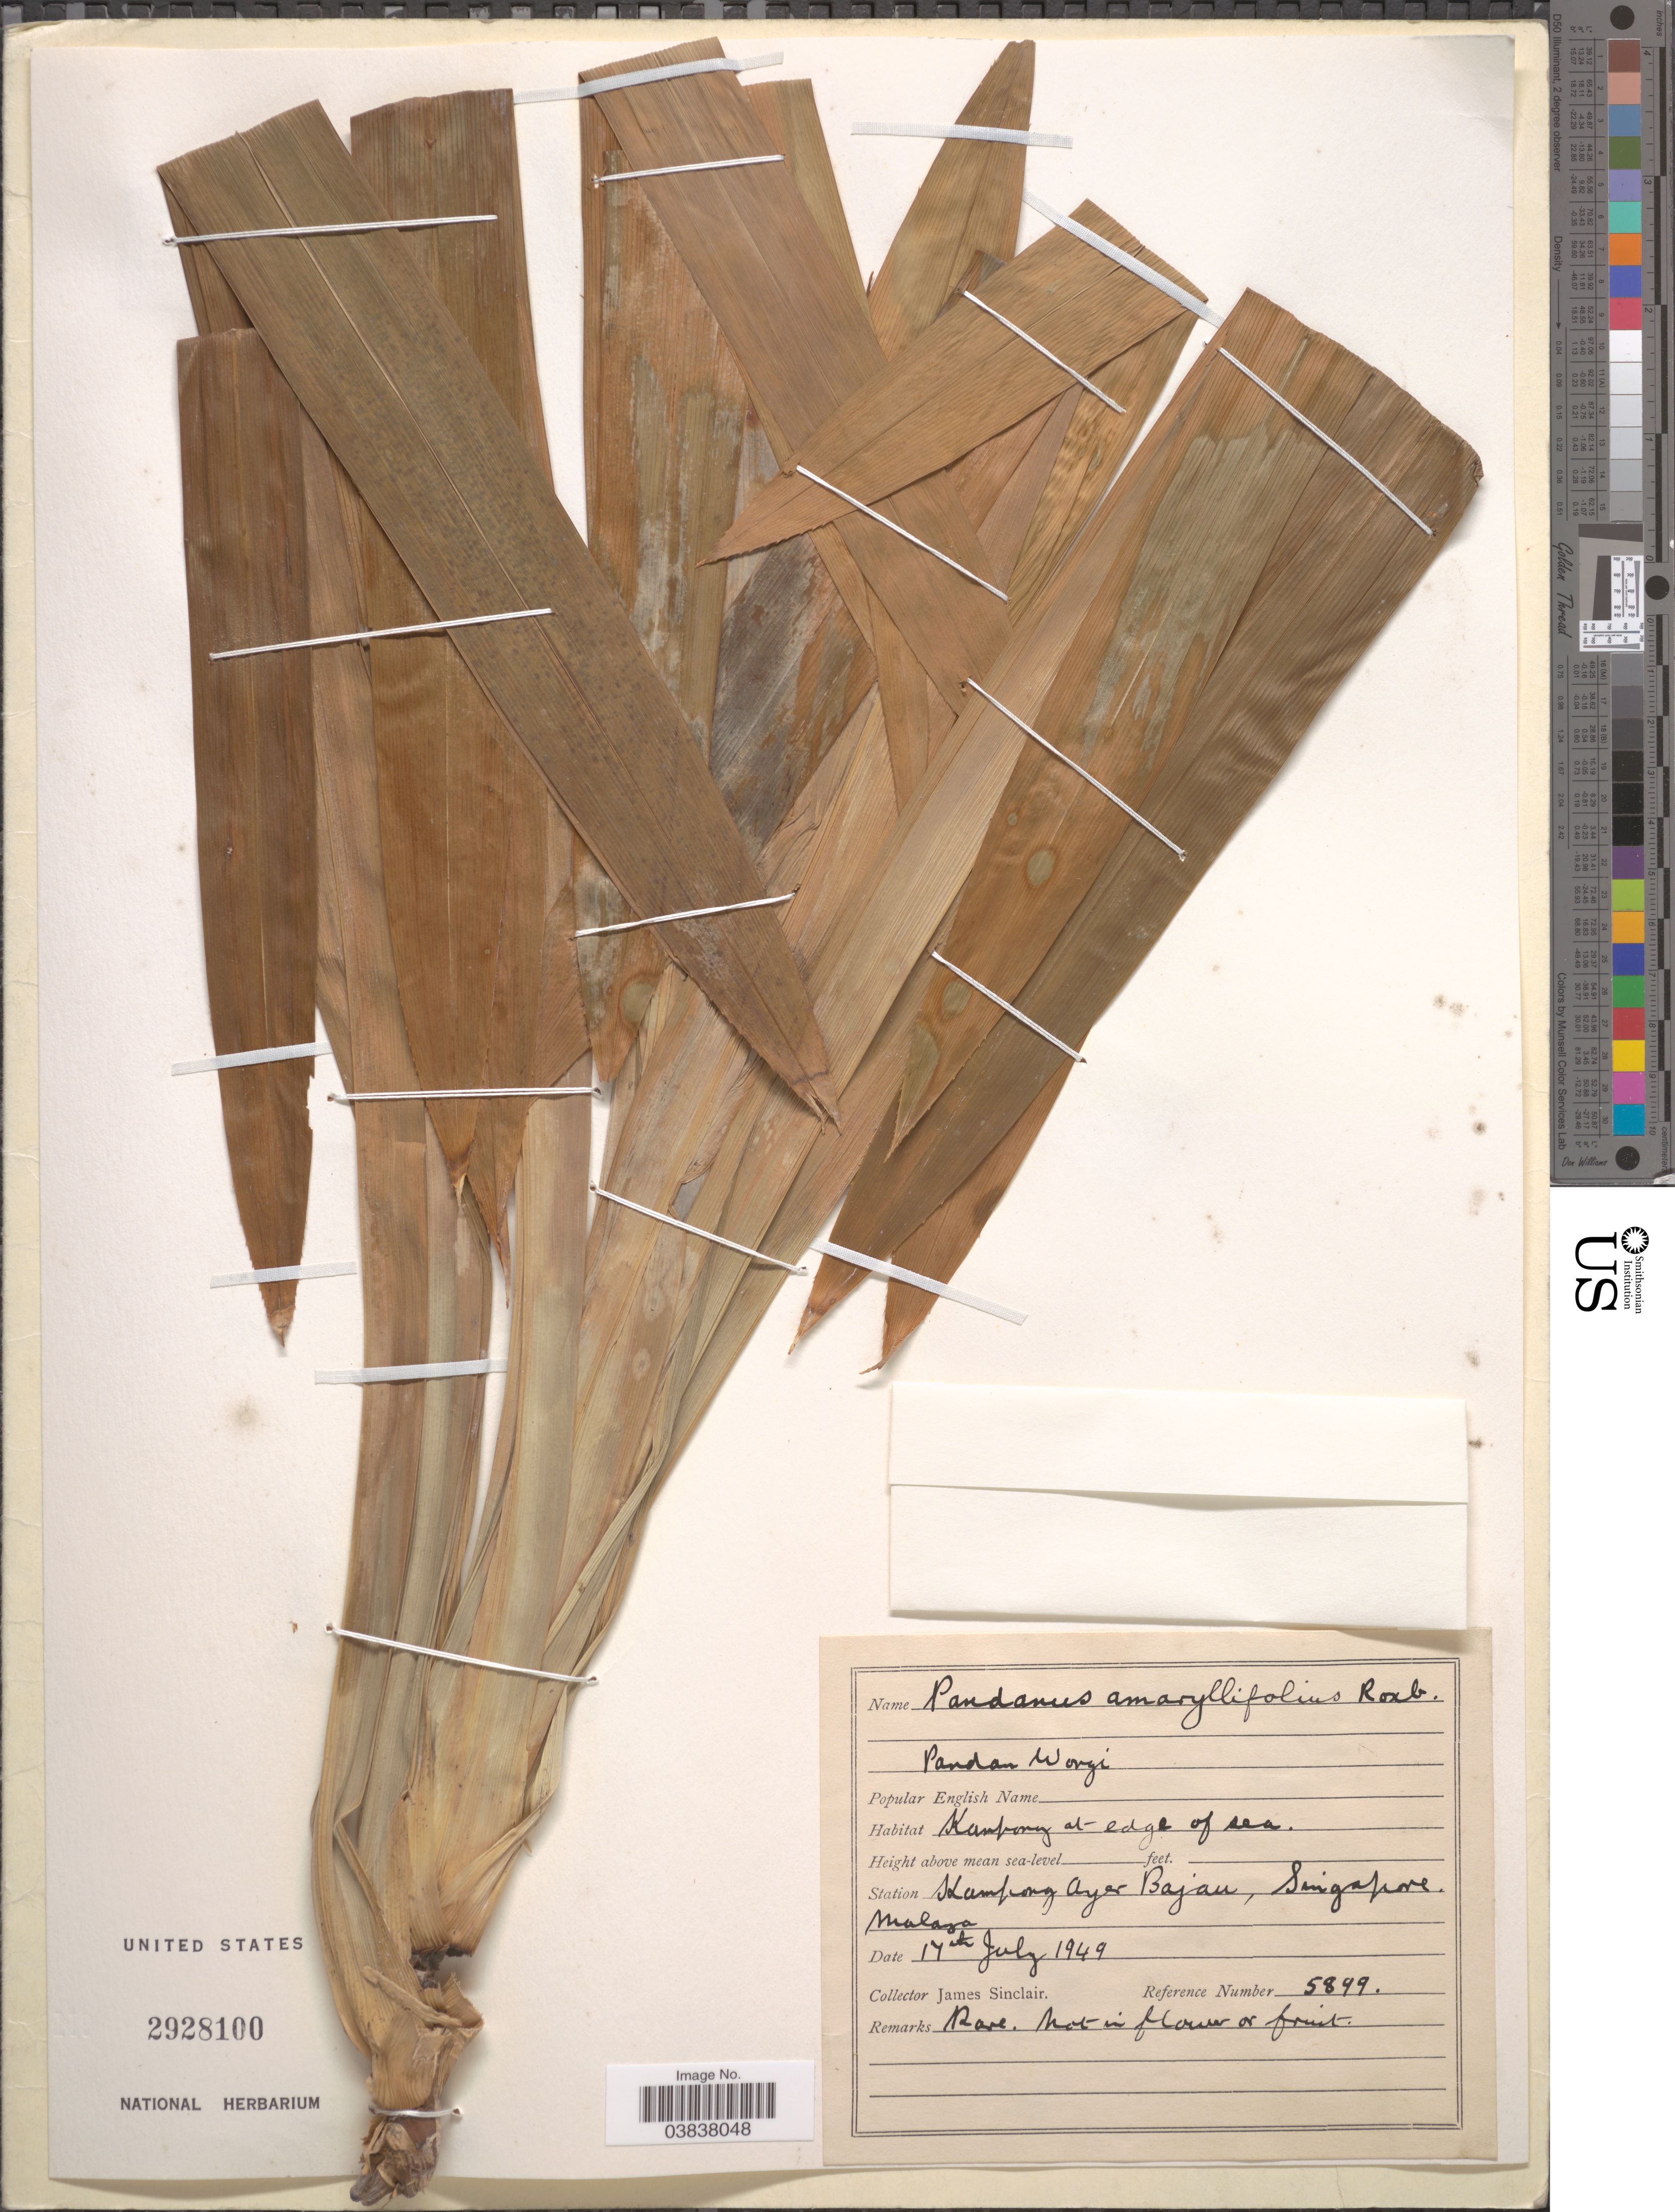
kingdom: Plantae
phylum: Tracheophyta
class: Liliopsida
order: Pandanales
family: Pandanaceae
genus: Pandanus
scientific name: Pandanus amaryllifolius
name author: Roxb.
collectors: J. Sinclair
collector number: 5899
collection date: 1949-07-17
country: Singapore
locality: Kampong at edge of sea. Station Kampong Ayer Bajan, Malaya.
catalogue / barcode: US 2928100